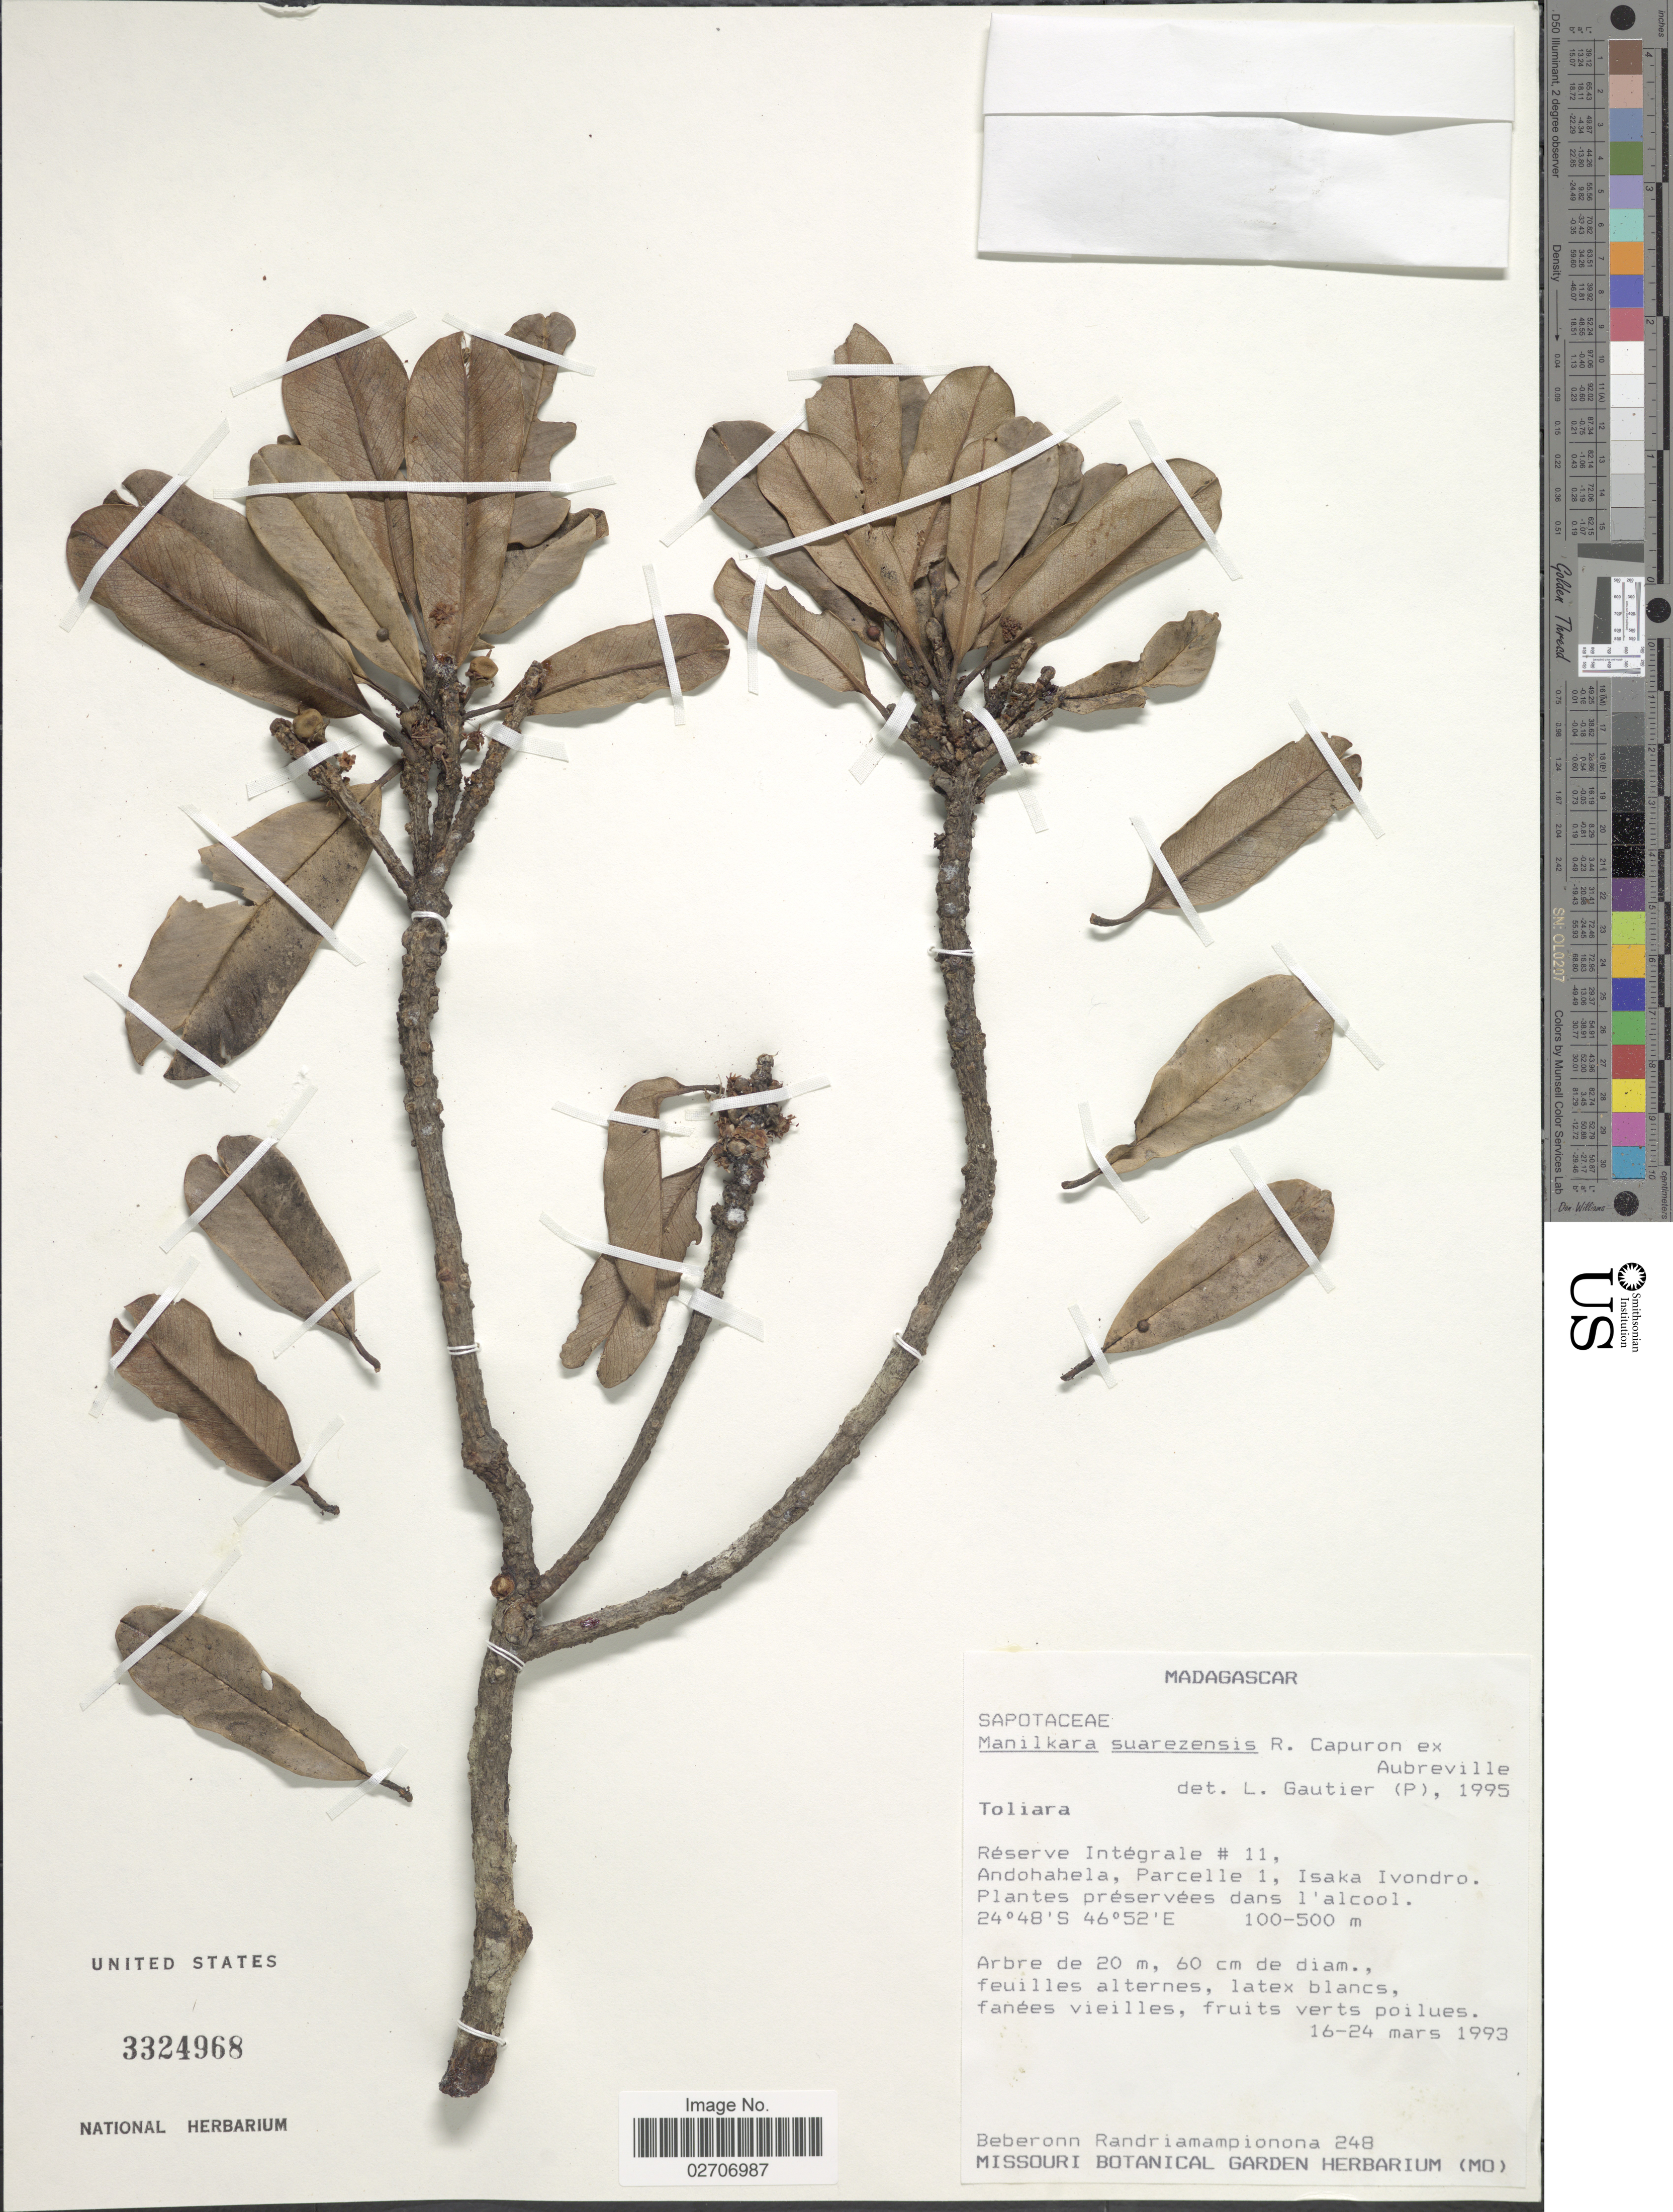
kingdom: Plantae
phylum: Tracheophyta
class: Magnoliopsida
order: Ericales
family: Sapotaceae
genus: Manilkara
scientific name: Manilkara suarezensis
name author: Capuron ex Aubrév.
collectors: B. Randriamampionona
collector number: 248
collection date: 1993-03-16/1993-03-24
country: Madagascar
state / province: Anosy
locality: Réserve Intégrale # 11, Andohahela, Parcelle 1, Isaka Ivondro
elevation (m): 100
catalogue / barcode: US 3324968